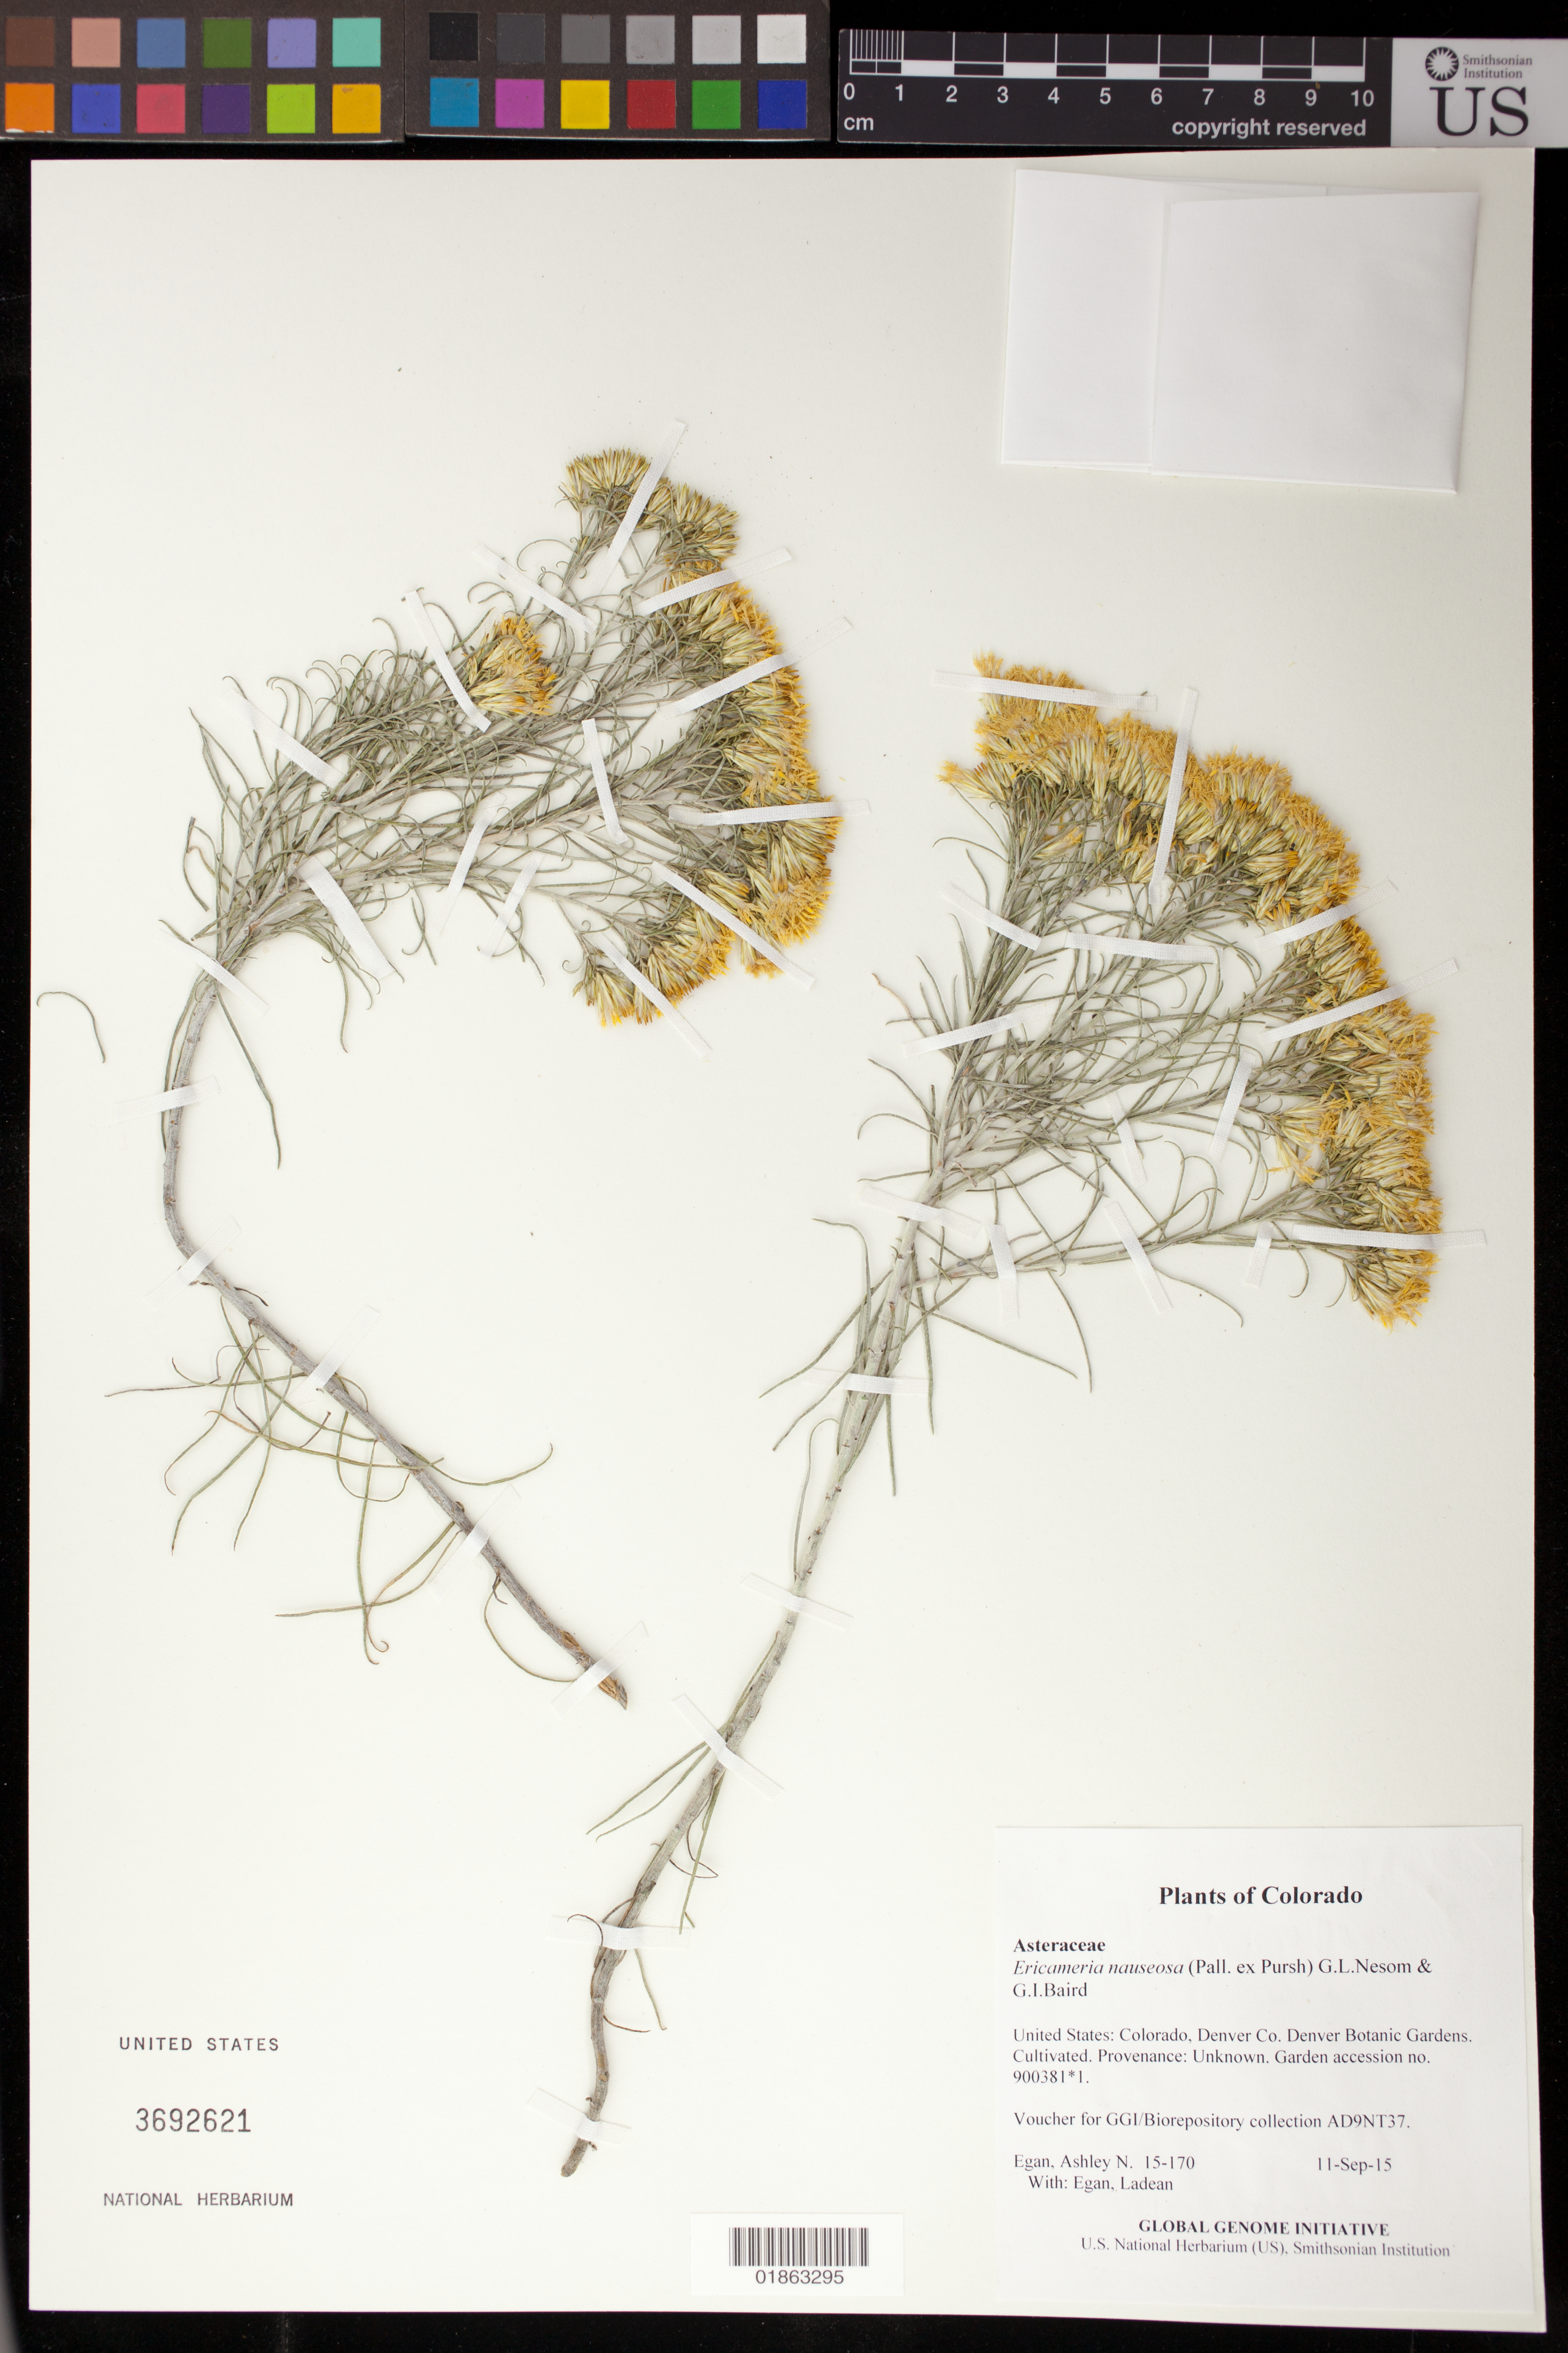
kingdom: Plantae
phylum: Tracheophyta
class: Magnoliopsida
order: Asterales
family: Asteraceae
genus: Ericameria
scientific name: Ericameria nauseosa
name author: (Pall. ex Pursh) G.L. Nesom & G.I. Baird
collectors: A. N. Egan & L. Egan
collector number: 15-170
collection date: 2015-09-11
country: United States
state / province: Colorado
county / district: Denver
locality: Denver Botanic Gardens. Cultivated. Provenance: Unknown. Garden accession no. 900381.1.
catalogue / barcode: US 3692621